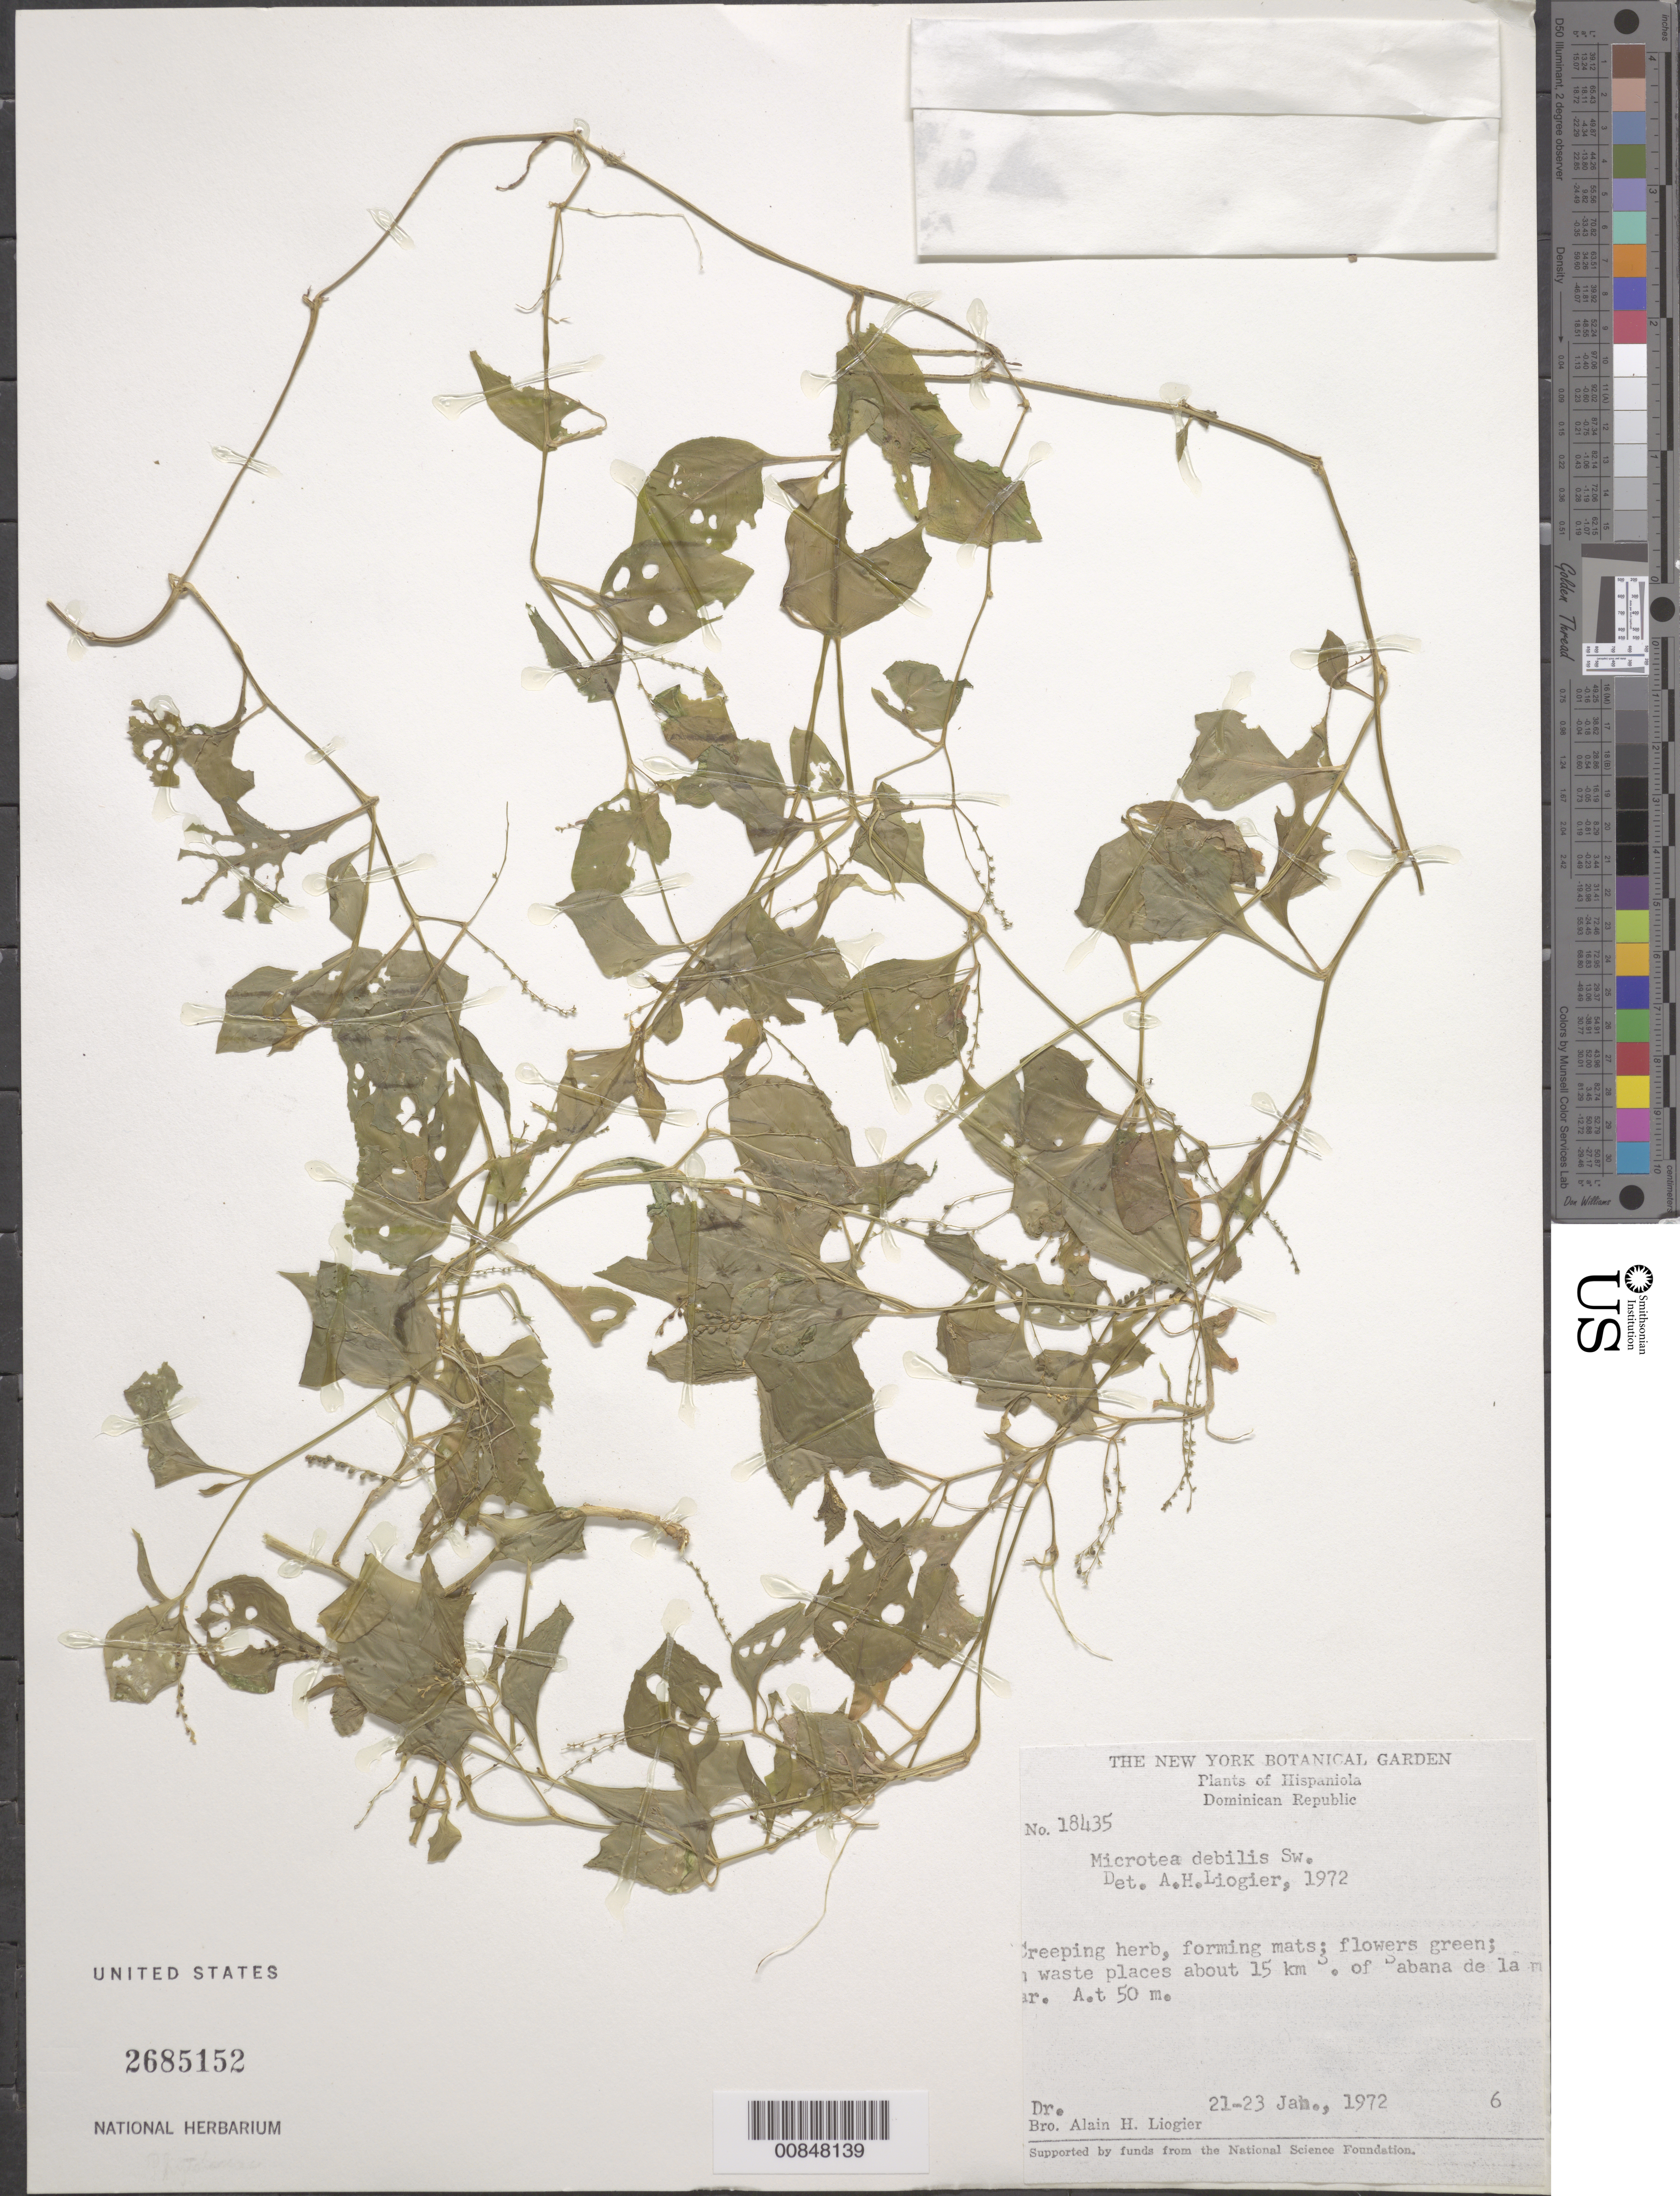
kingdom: Plantae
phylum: Tracheophyta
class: Magnoliopsida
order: Caryophyllales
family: Microteaceae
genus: Microtea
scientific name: Microtea debilis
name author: Sw.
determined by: Liogier, Alain H.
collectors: A. H. Liogier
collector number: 18435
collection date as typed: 21 Jan 1972 to 23 Jan 1972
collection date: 1972-01-21/1972-01-23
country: Dominican Republic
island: Hispaniola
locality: About 15 km. S. of Sabana de la Mar.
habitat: On waste places.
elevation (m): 50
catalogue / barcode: US 2685152